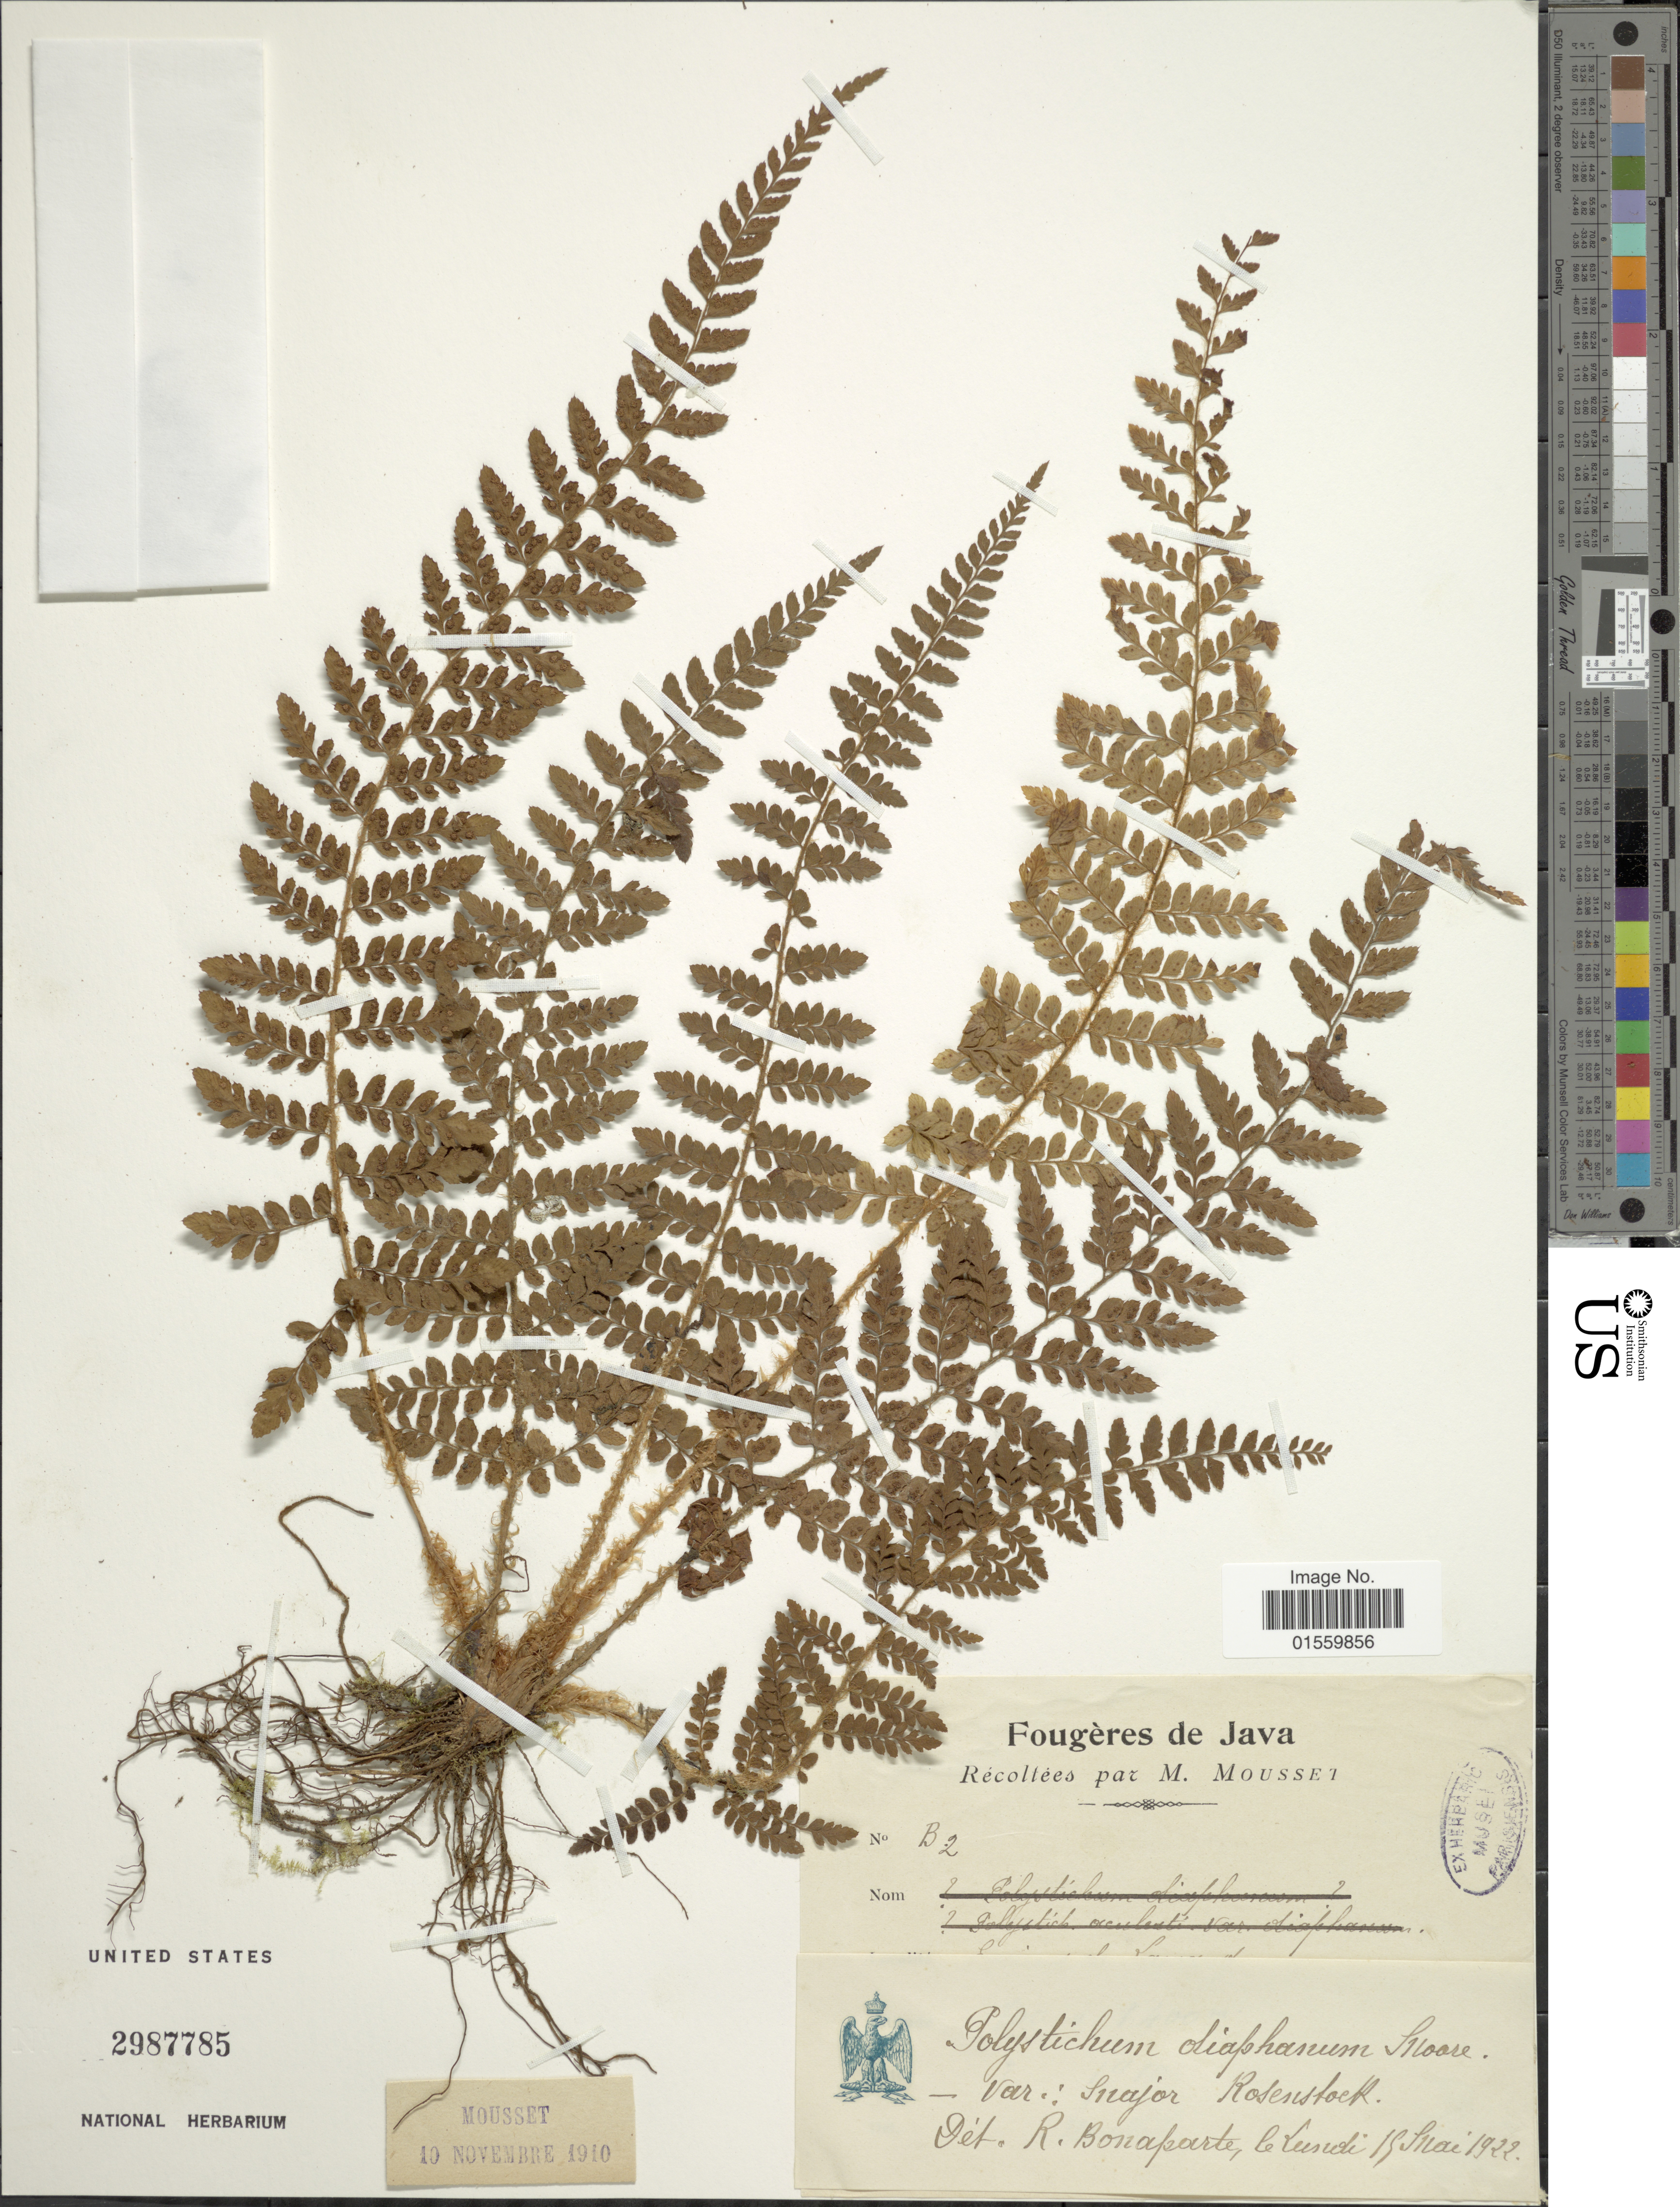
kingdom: Plantae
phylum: Tracheophyta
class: Polypodiopsida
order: Polypodiales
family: Dryopteridaceae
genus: Polystichum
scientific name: Polystichum diaphanum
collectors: M. Mousset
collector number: B2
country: Indonesia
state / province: Java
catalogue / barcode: US 2987785